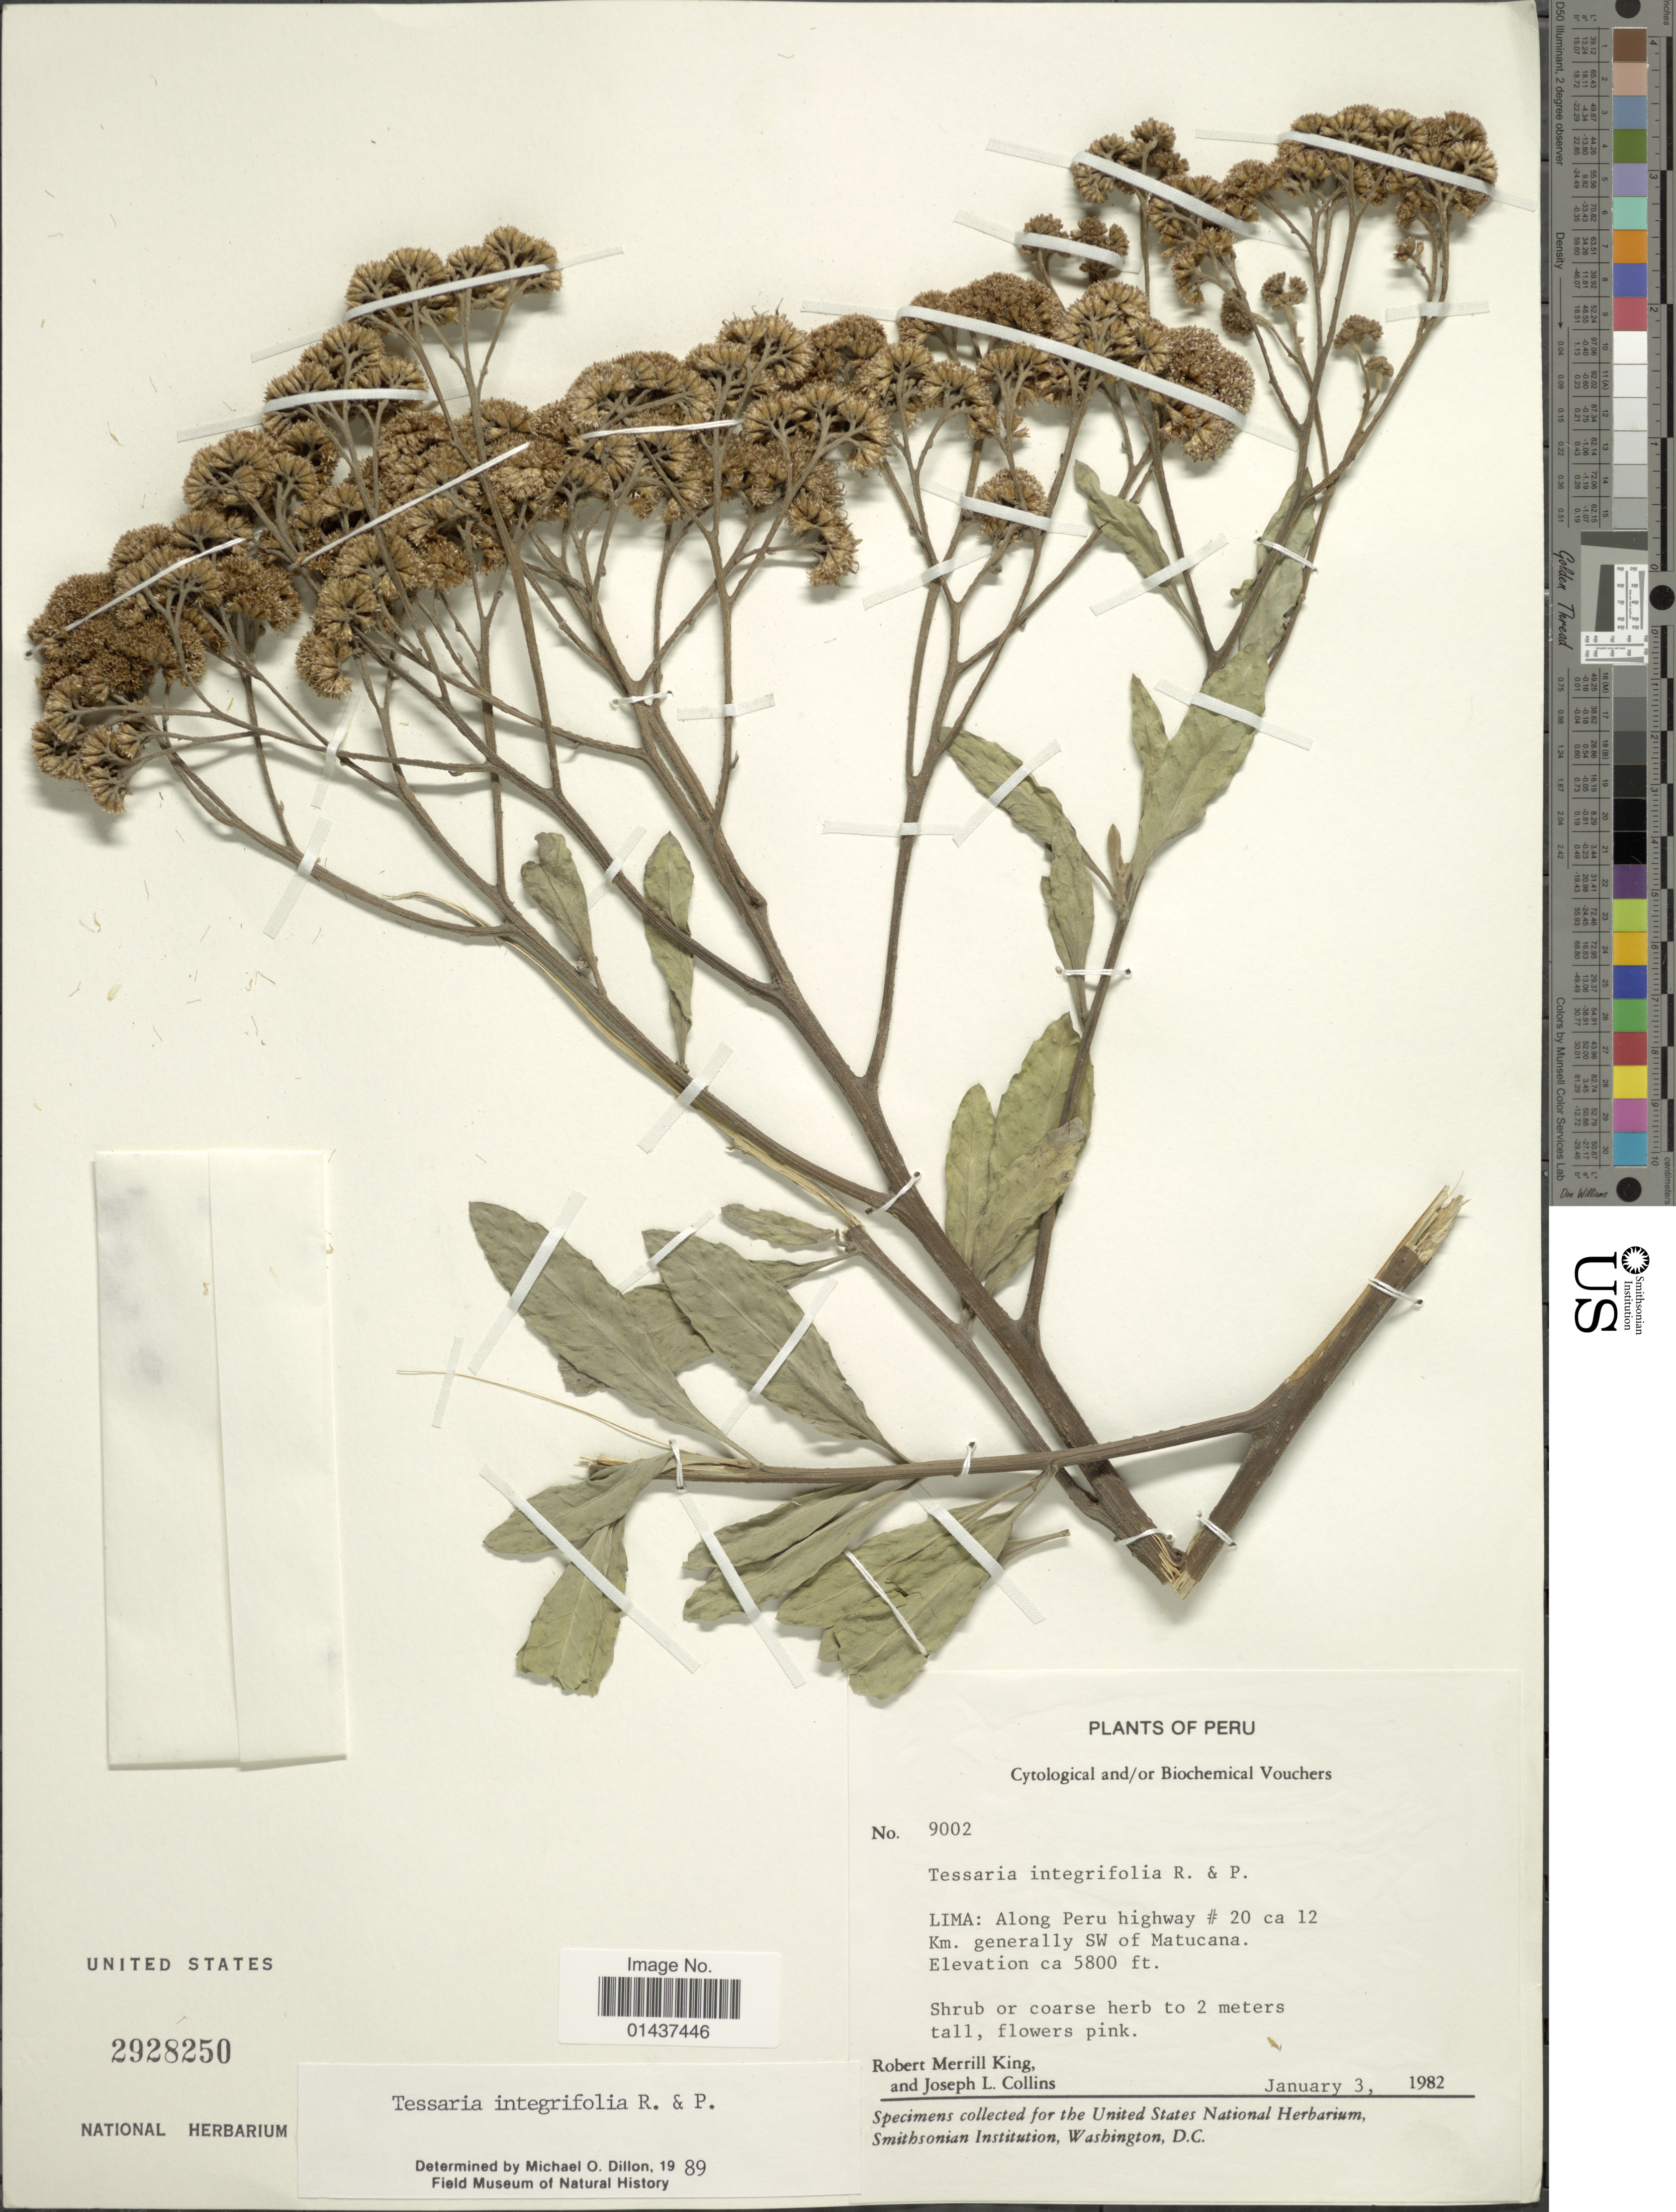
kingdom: Plantae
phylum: Tracheophyta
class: Magnoliopsida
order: Asterales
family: Asteraceae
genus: Tessaria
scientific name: Tessaria integrifolia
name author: Ruiz & Pav.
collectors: R. M. King & J. L. Collins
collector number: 9002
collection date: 1982-01-03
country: Peru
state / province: Lima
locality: Along Peru highway # 20 ca 12 Km generally SW of Matucana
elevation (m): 1768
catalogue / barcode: US 2928250